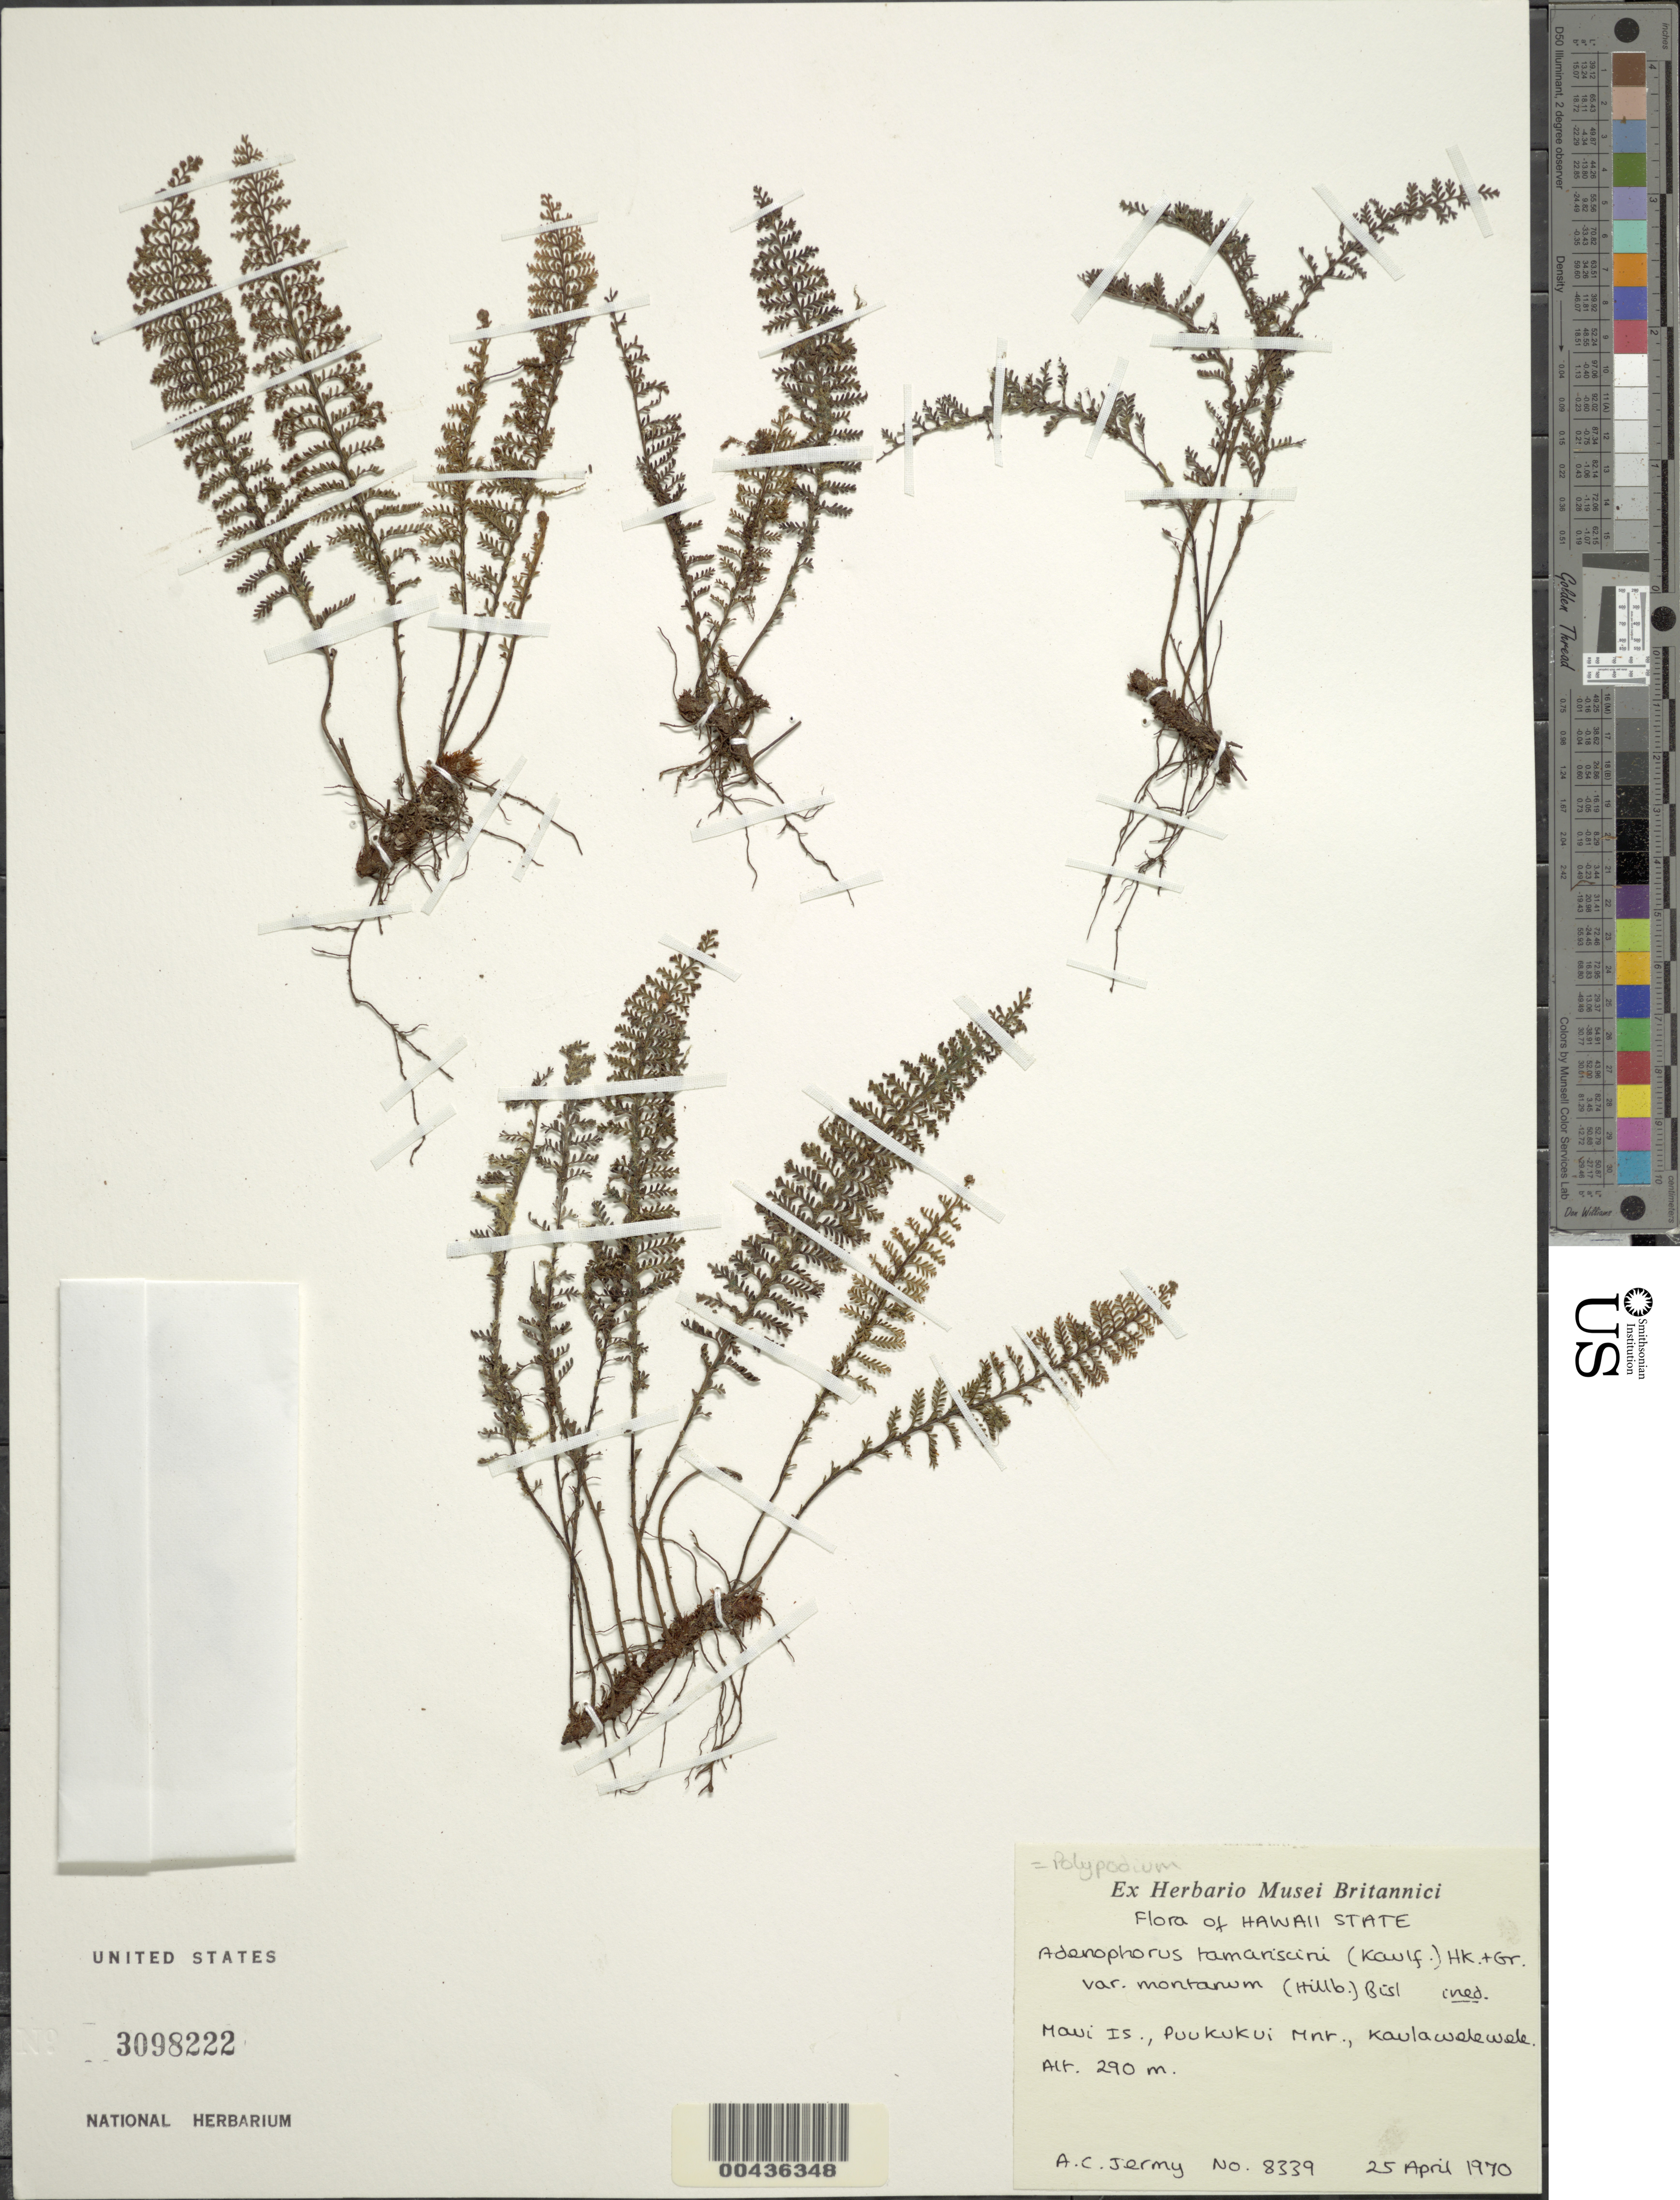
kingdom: Plantae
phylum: Tracheophyta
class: Polypodiopsida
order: Polypodiales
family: Polypodiaceae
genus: Adenophorus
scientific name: Adenophorus tamariscinus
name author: Hook. & Grev.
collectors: A. Jermy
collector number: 8339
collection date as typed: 25 Apr 1970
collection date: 1970-04-25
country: United States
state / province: Hawaii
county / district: Maui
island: Maui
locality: Puukukui Mnt., Kaulawelewele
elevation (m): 290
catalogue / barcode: US 3098222